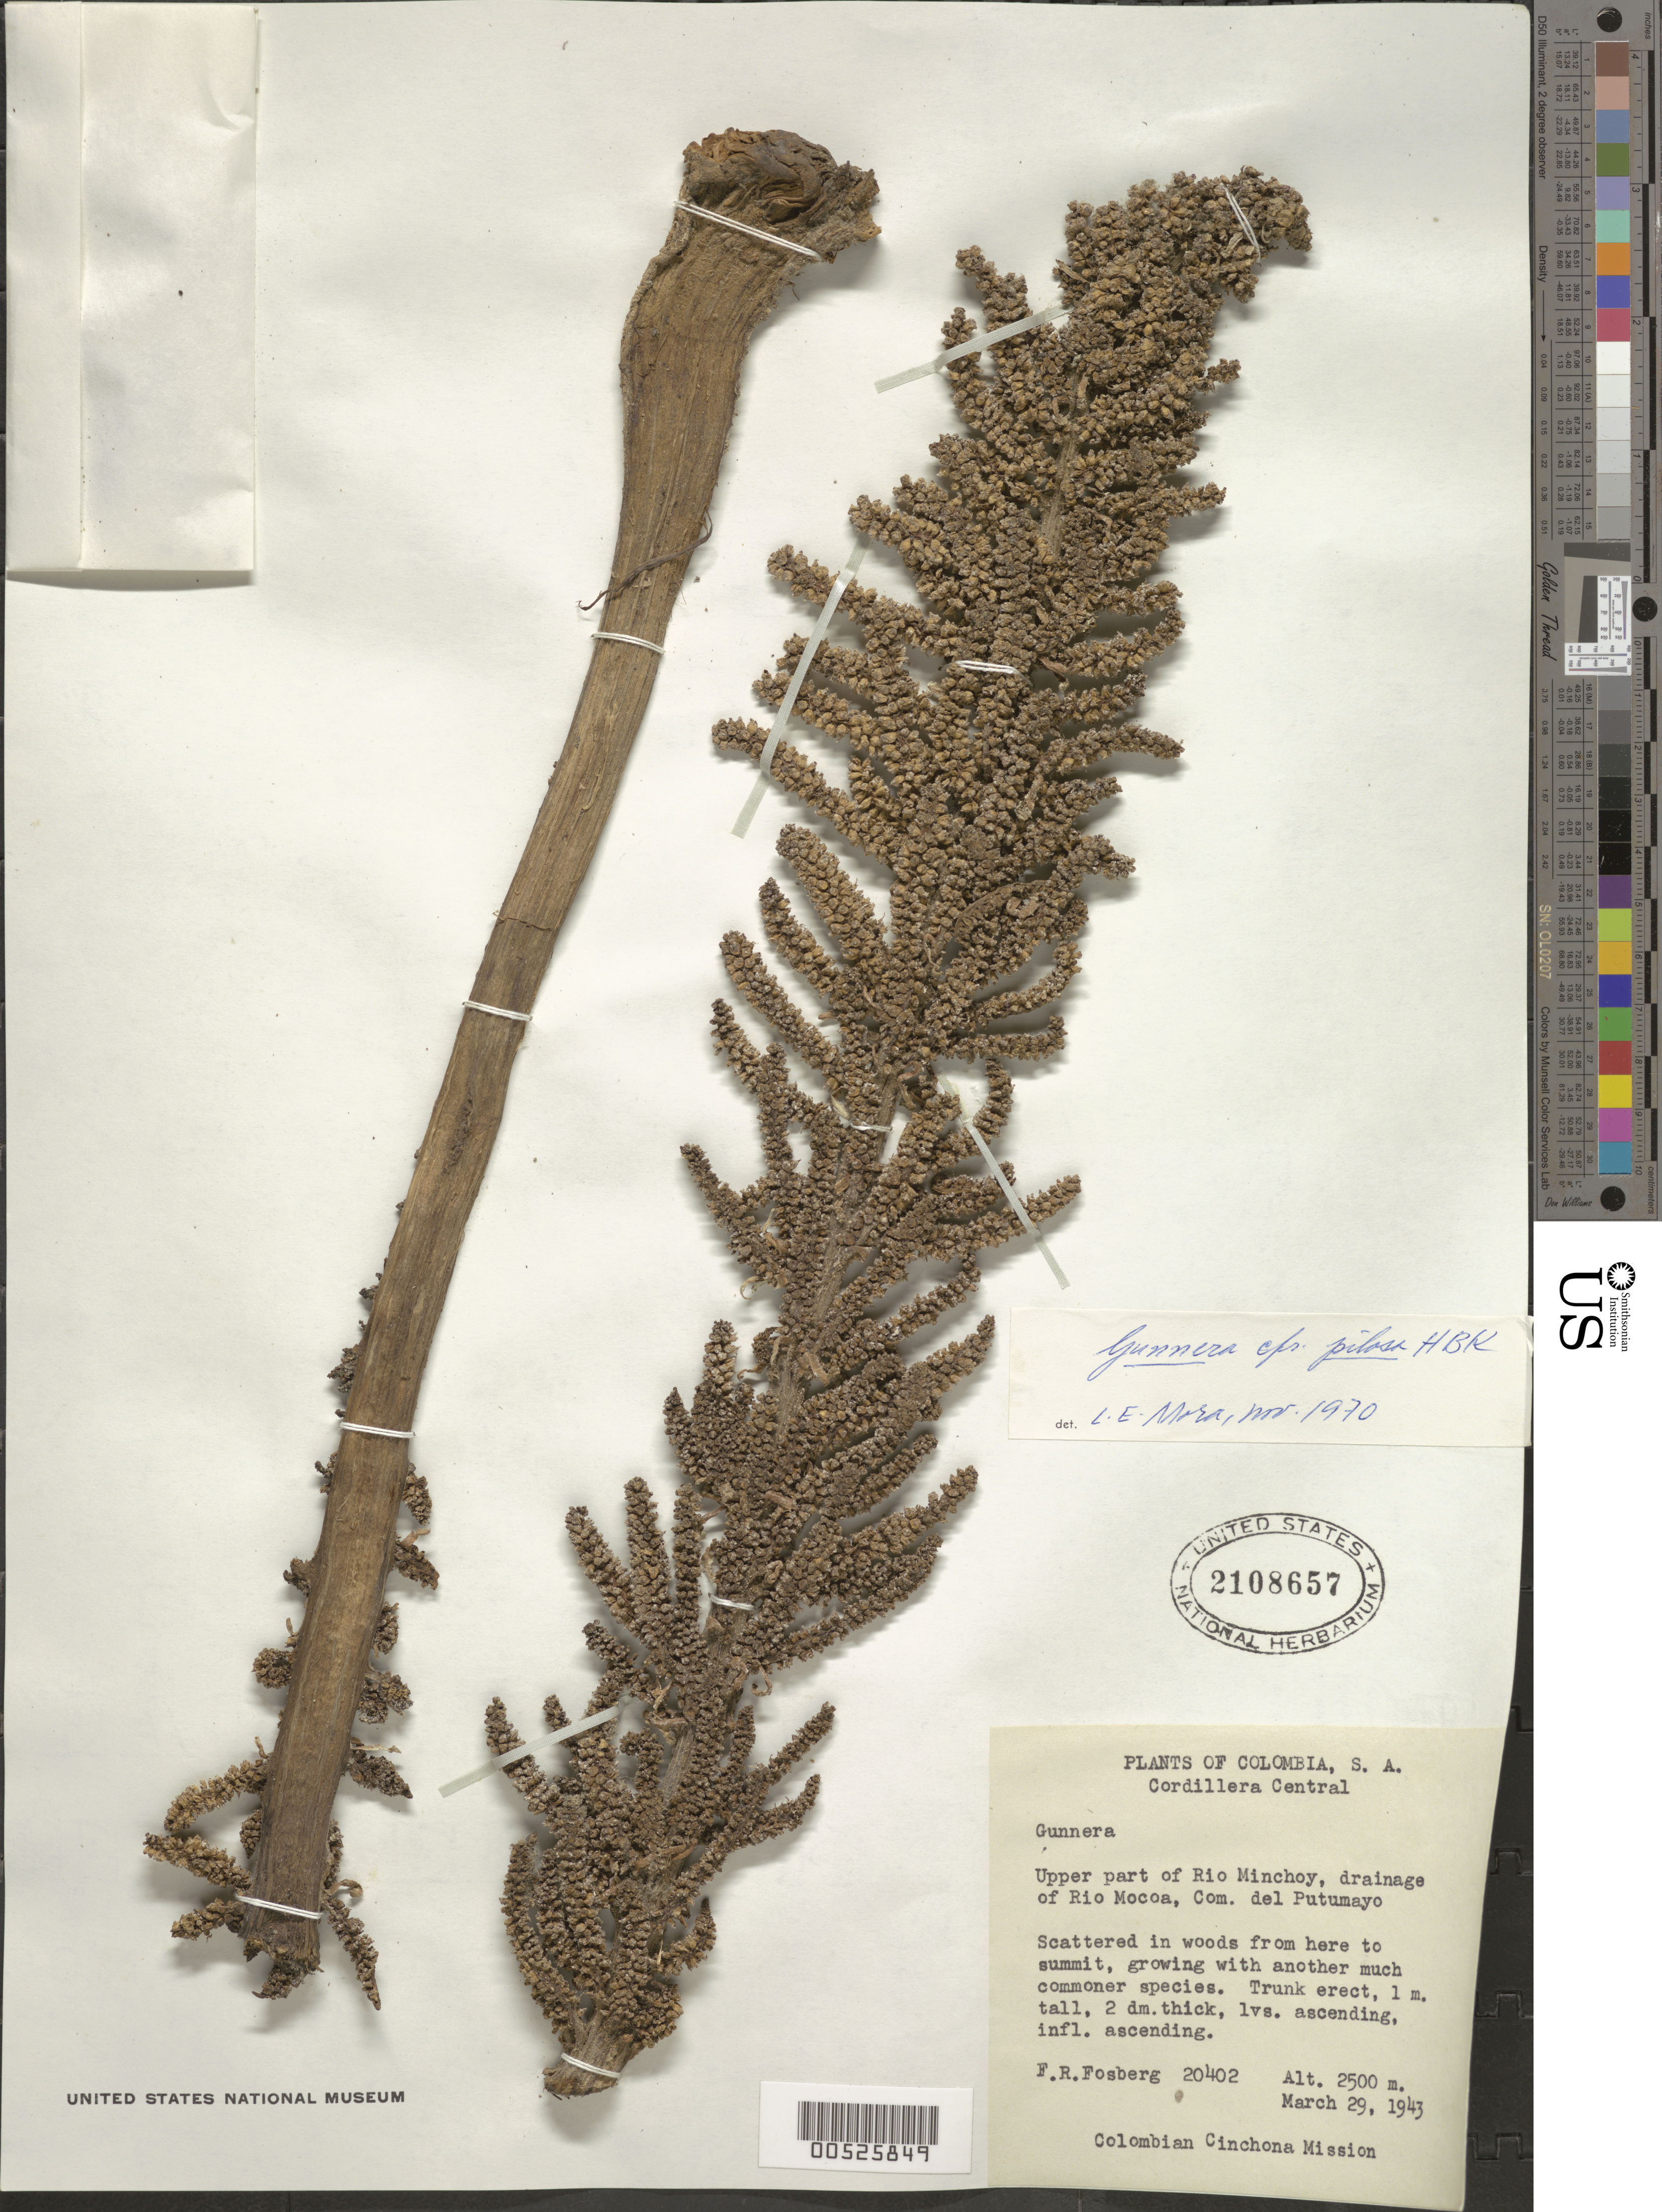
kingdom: Plantae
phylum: Tracheophyta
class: Magnoliopsida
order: Gunnerales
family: Gunneraceae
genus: Gunnera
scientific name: Gunnera pilosa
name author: Kunth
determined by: Mora-Osejo, L. E.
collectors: F. R. Fosberg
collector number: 20402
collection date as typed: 29 Mar 1943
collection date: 1943-03-29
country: Colombia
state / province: Putumayo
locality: Upper part of Rio Minchoy, drainage of Rio Mocoa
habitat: Scattered in woods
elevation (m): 2500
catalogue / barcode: US 2108657